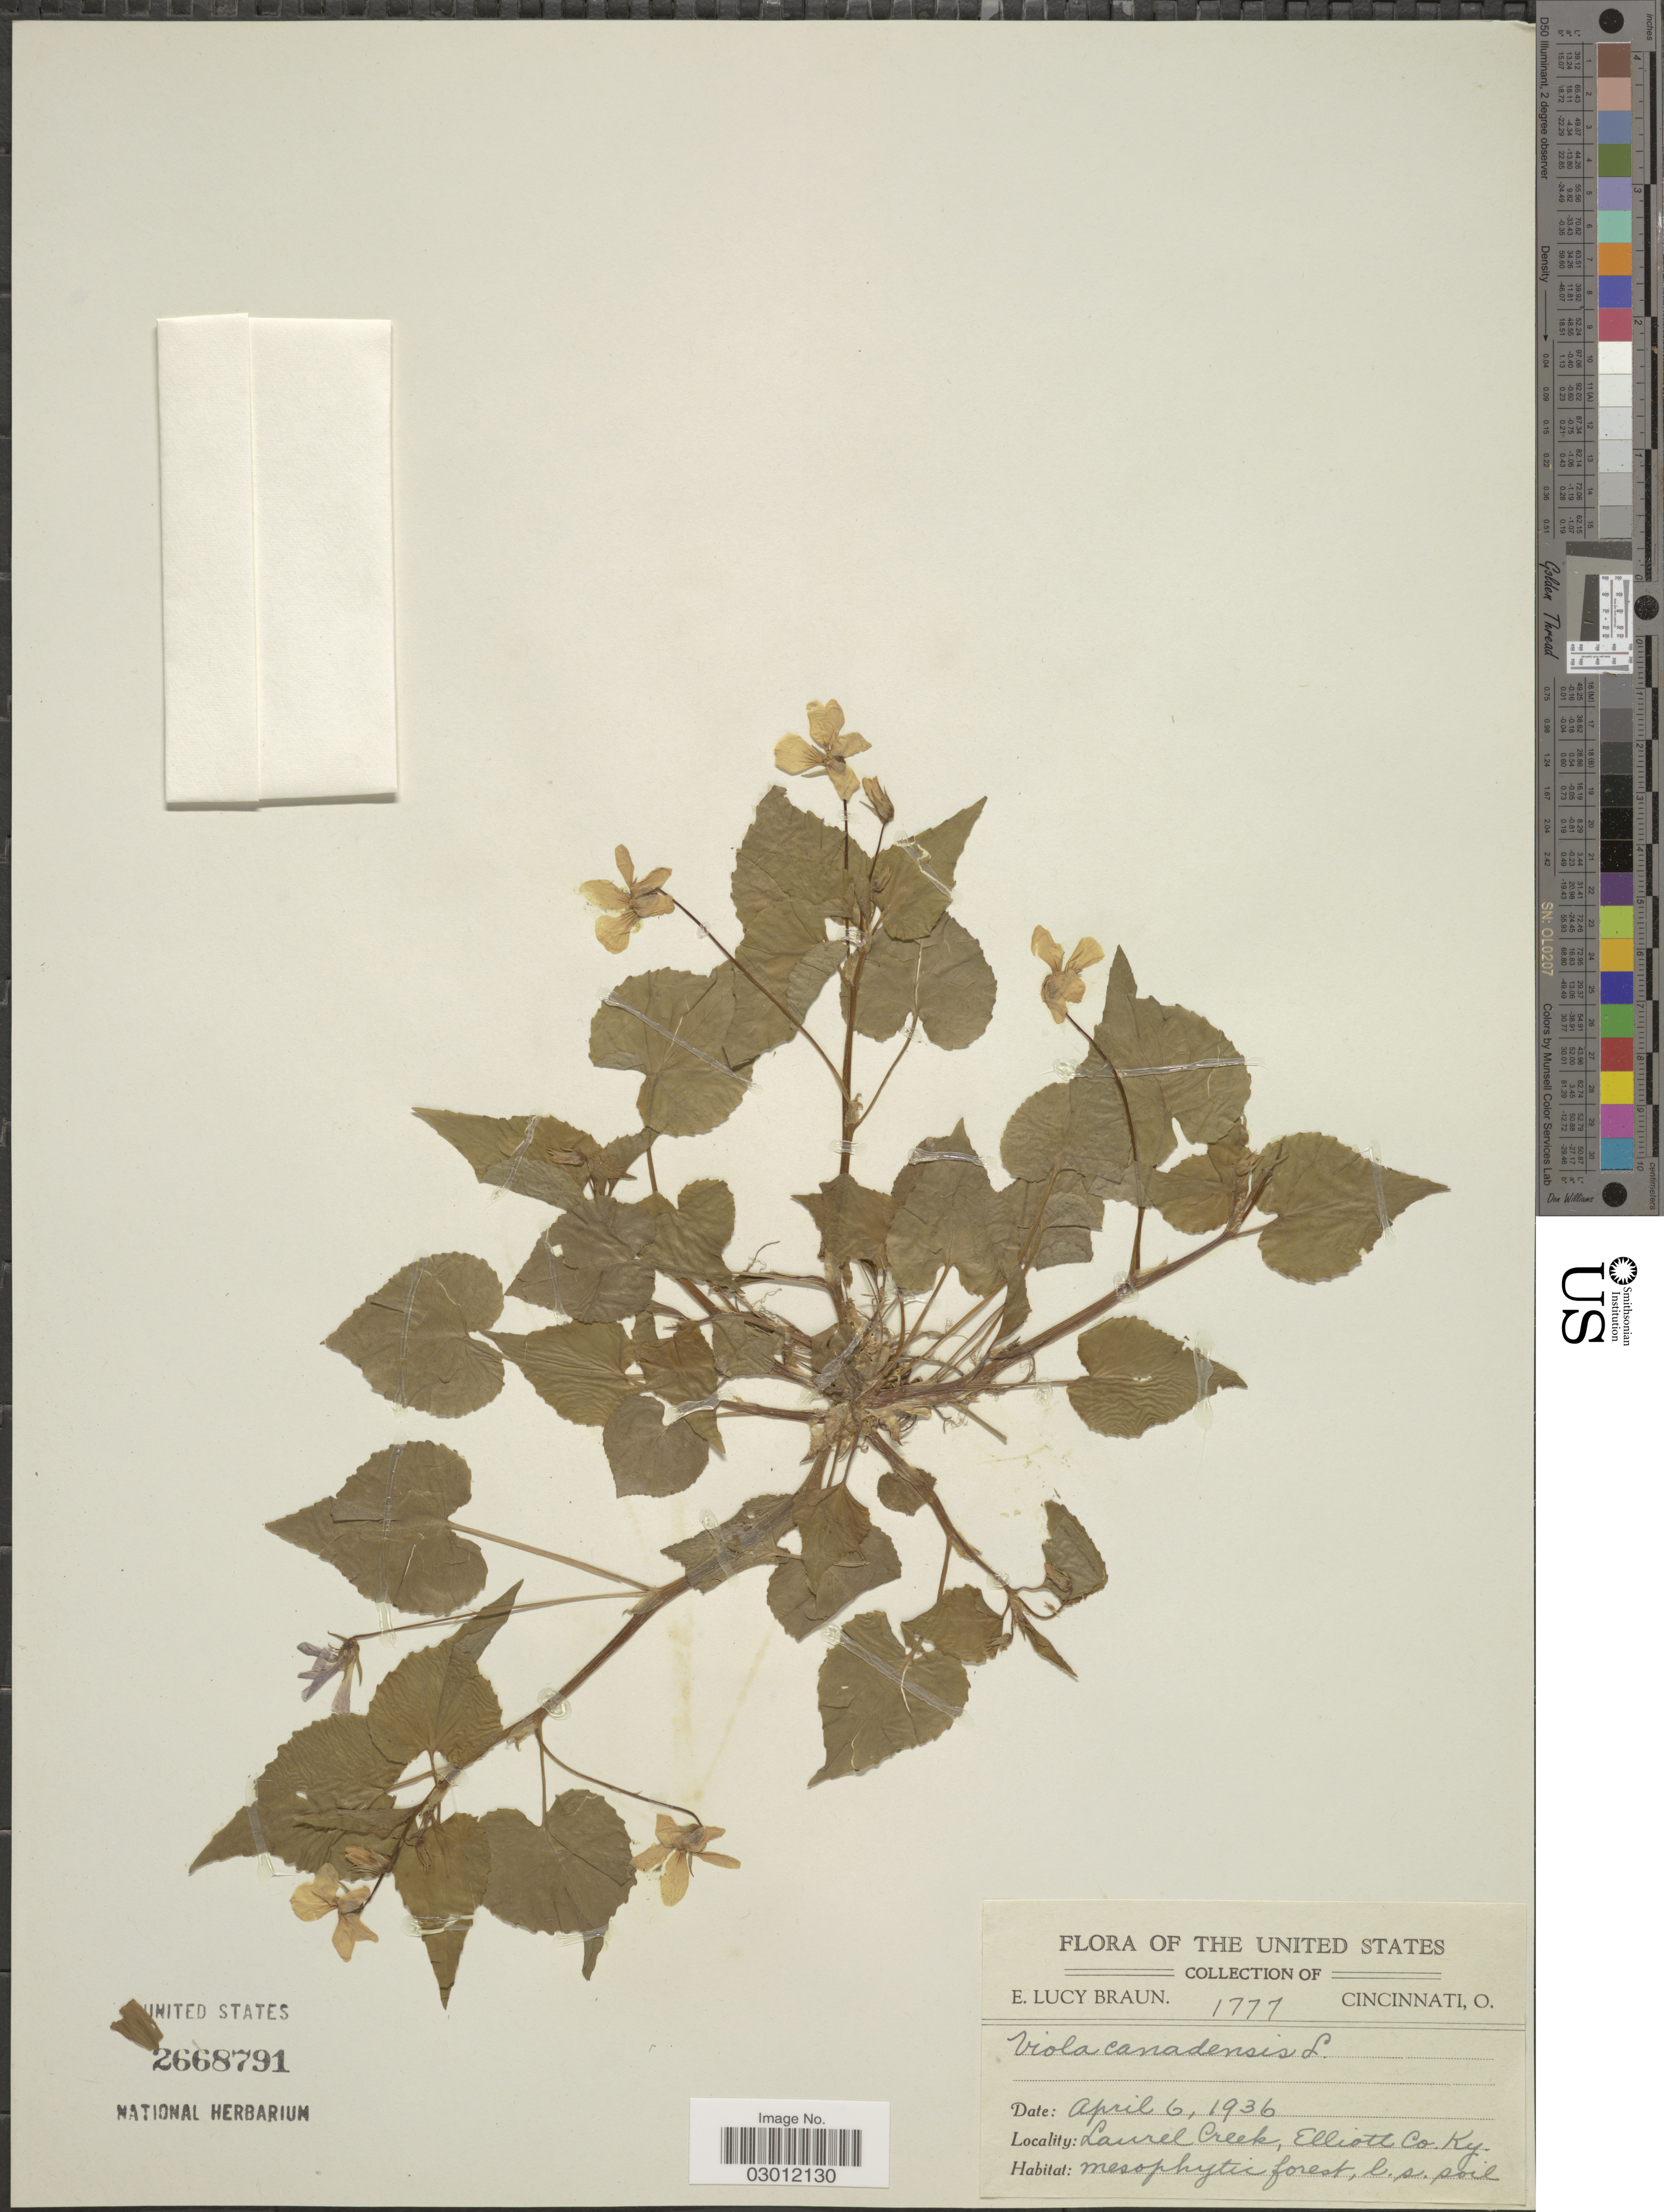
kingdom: Plantae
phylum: Tracheophyta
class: Magnoliopsida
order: Malpighiales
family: Violaceae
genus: Viola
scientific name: Viola canadensis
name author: L.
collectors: E. L. Braun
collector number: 1777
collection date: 1936-04-06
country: United States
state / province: Kentucky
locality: Laurel Creek, Elliot Co. Ky.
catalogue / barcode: US 2668791